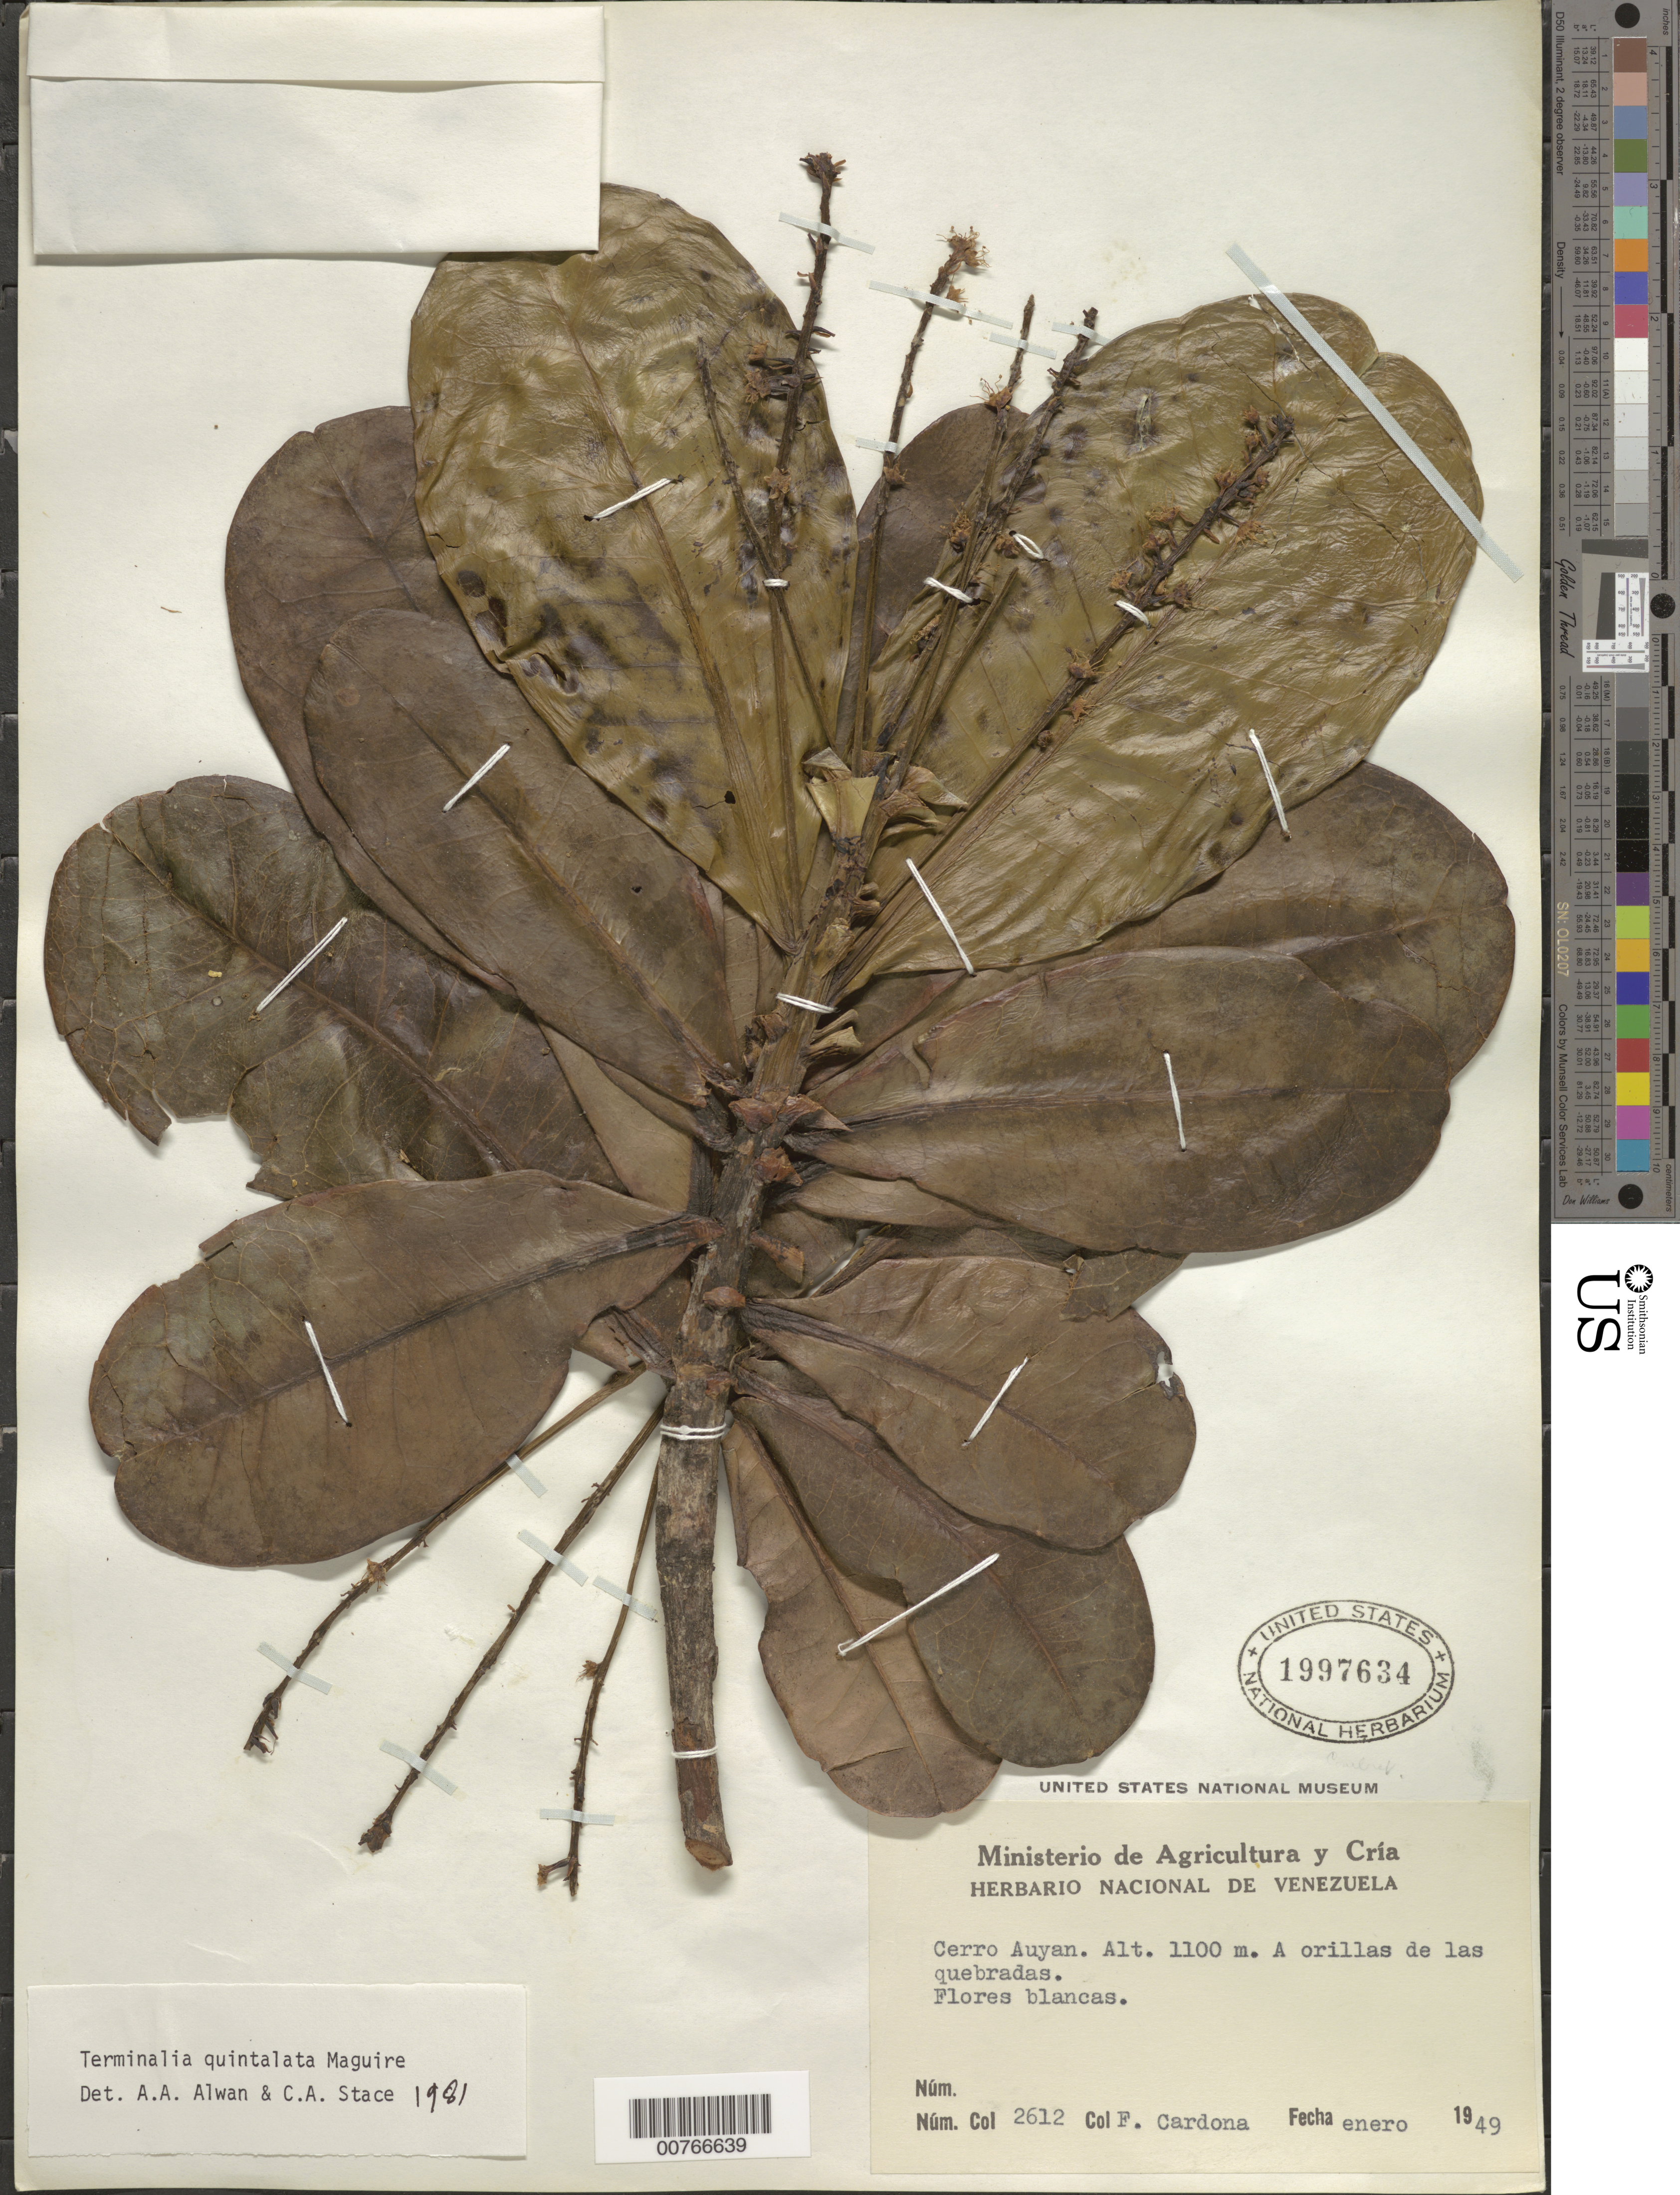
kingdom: Plantae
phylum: Tracheophyta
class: Magnoliopsida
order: Myrtales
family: Combretaceae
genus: Terminalia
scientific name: Terminalia quintalata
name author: Maguire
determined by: Alwan, A. R.; Stace, C. A.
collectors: F. Cardona Puig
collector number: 2612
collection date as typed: Jan-49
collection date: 1949-01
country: Venezuela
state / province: Bolívar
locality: Cerro Auyantepuí, Alto Río Caroní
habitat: Orillas de las quebradas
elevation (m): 1100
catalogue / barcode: US 1997634